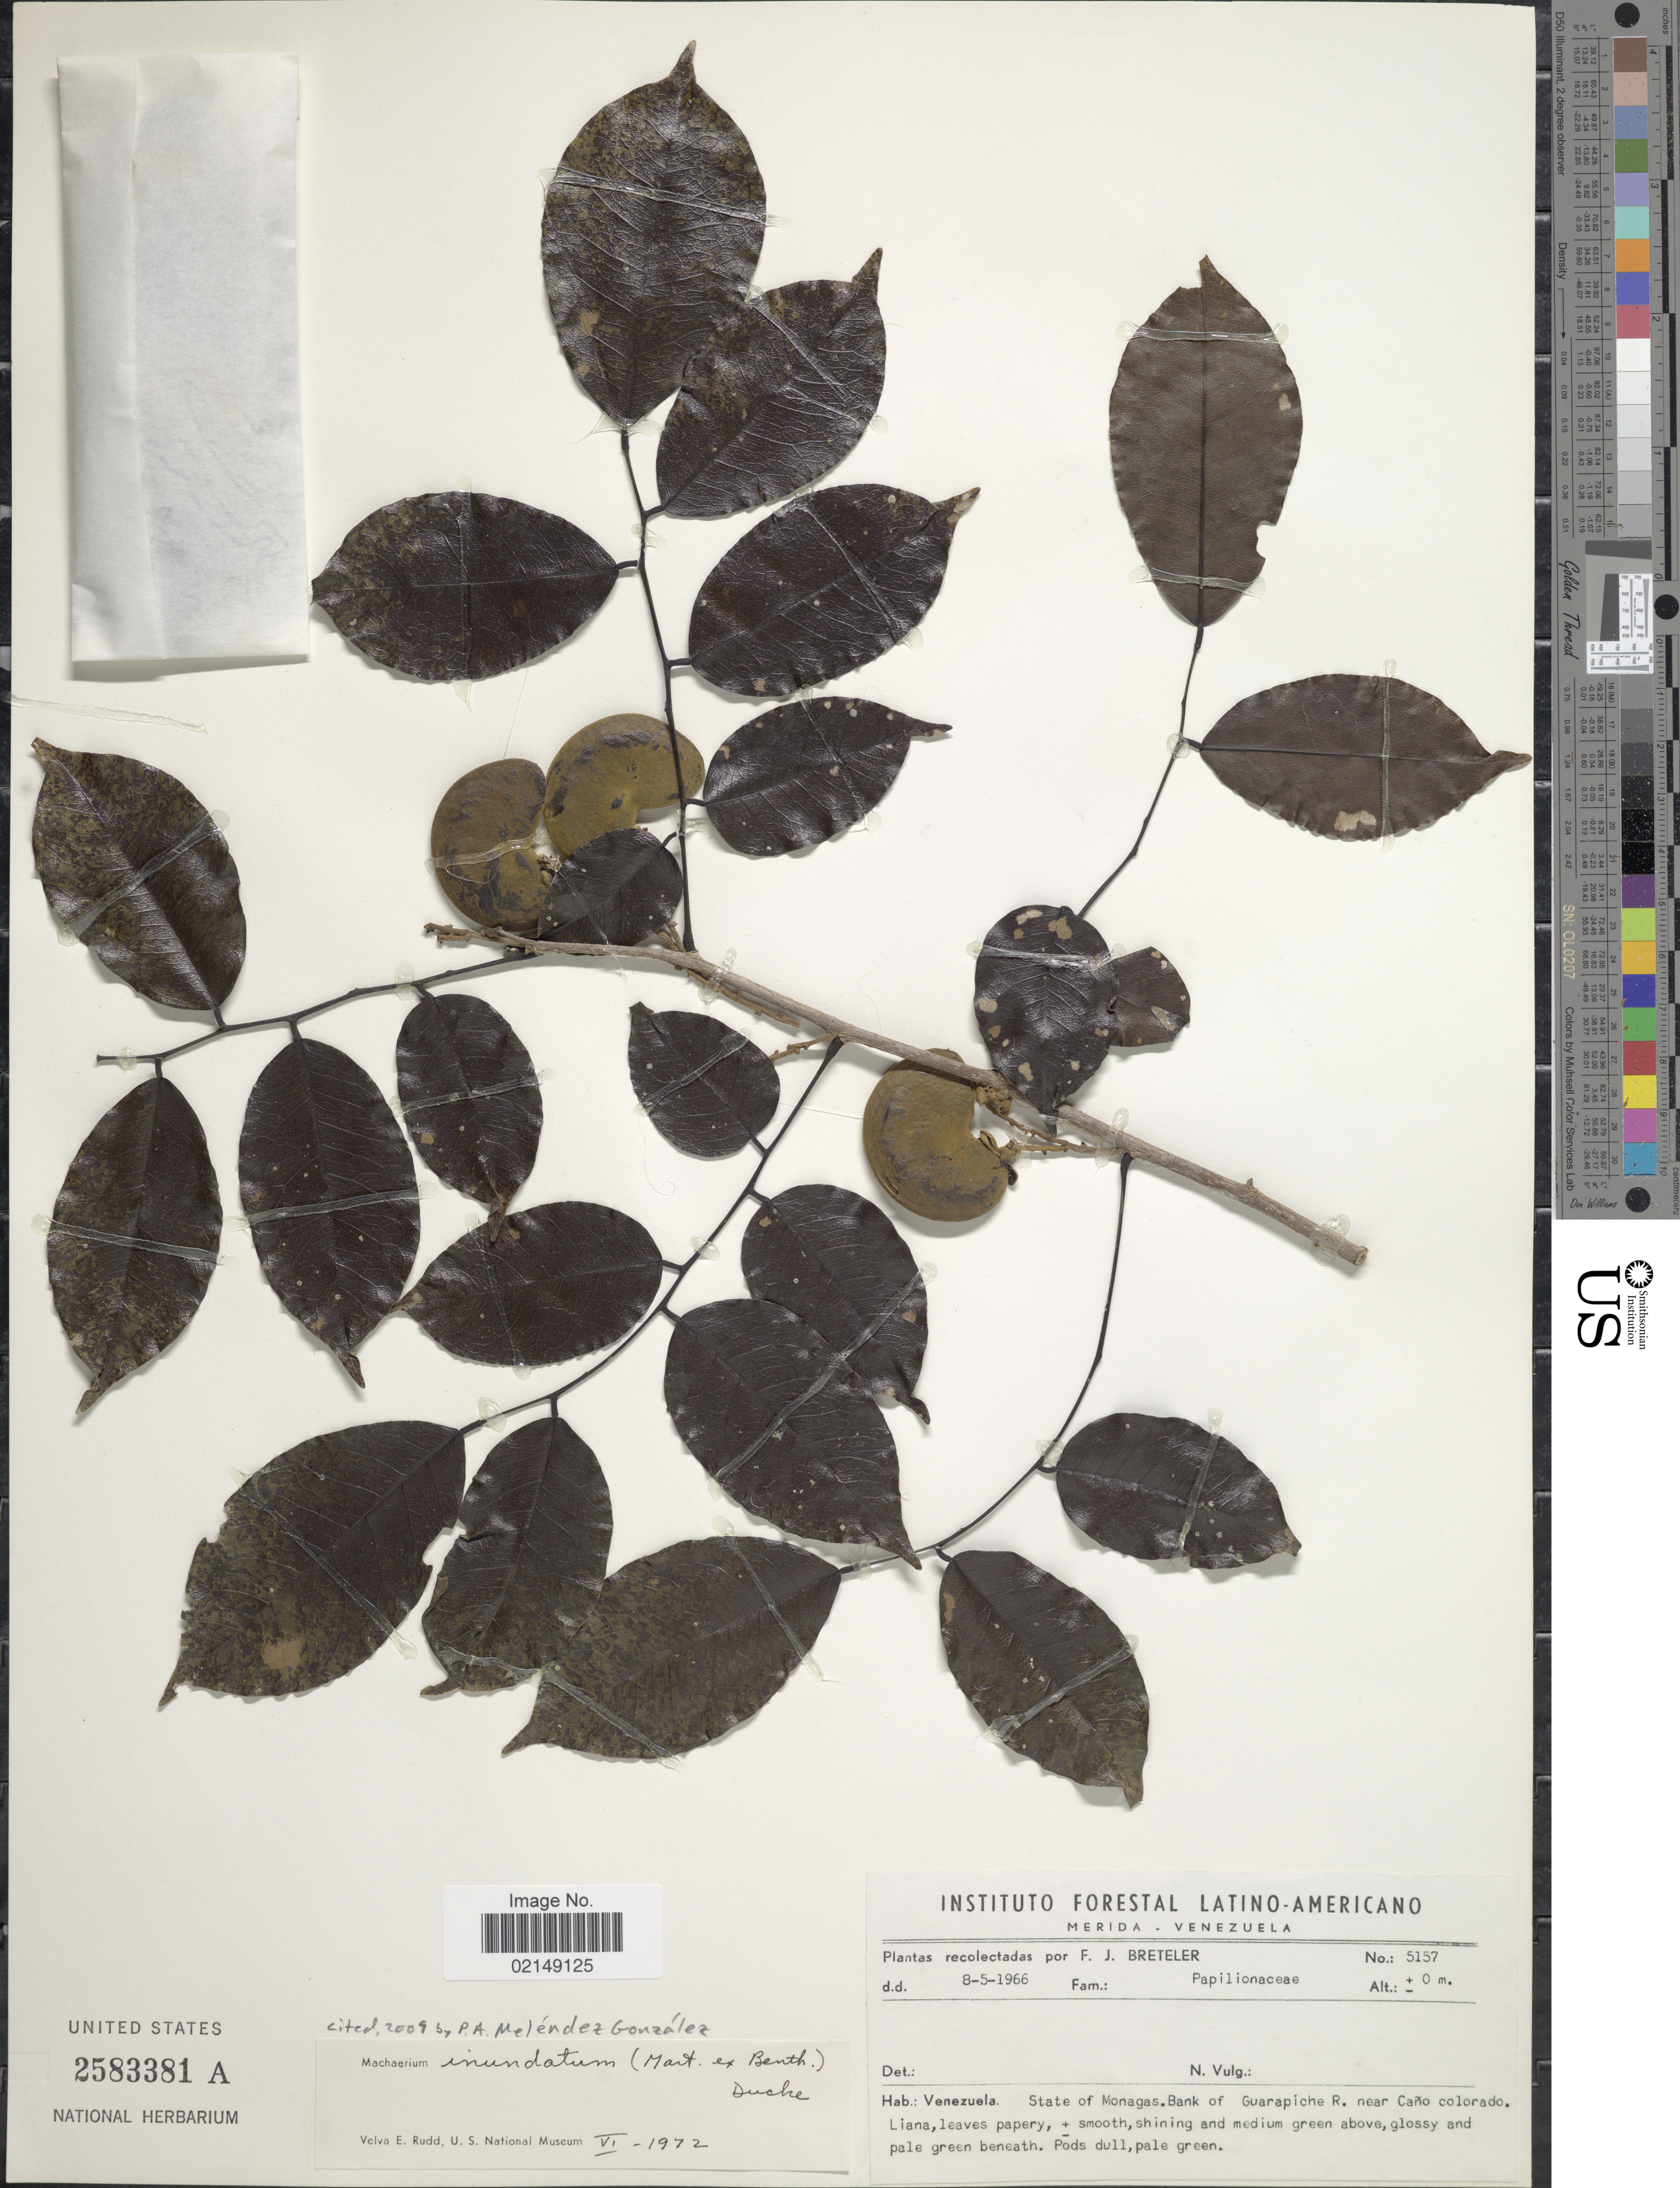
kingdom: Plantae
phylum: Tracheophyta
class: Magnoliopsida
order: Fabales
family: Fabaceae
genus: Machaerium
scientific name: Machaerium inundatum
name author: (Mart. ex Benth.) Ducke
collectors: F. J. Breteler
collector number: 5157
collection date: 1966-05-08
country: Venezuela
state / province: Monagas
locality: Bank of Guarapiche R. near Cano colorado.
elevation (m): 0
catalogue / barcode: US 2583381A